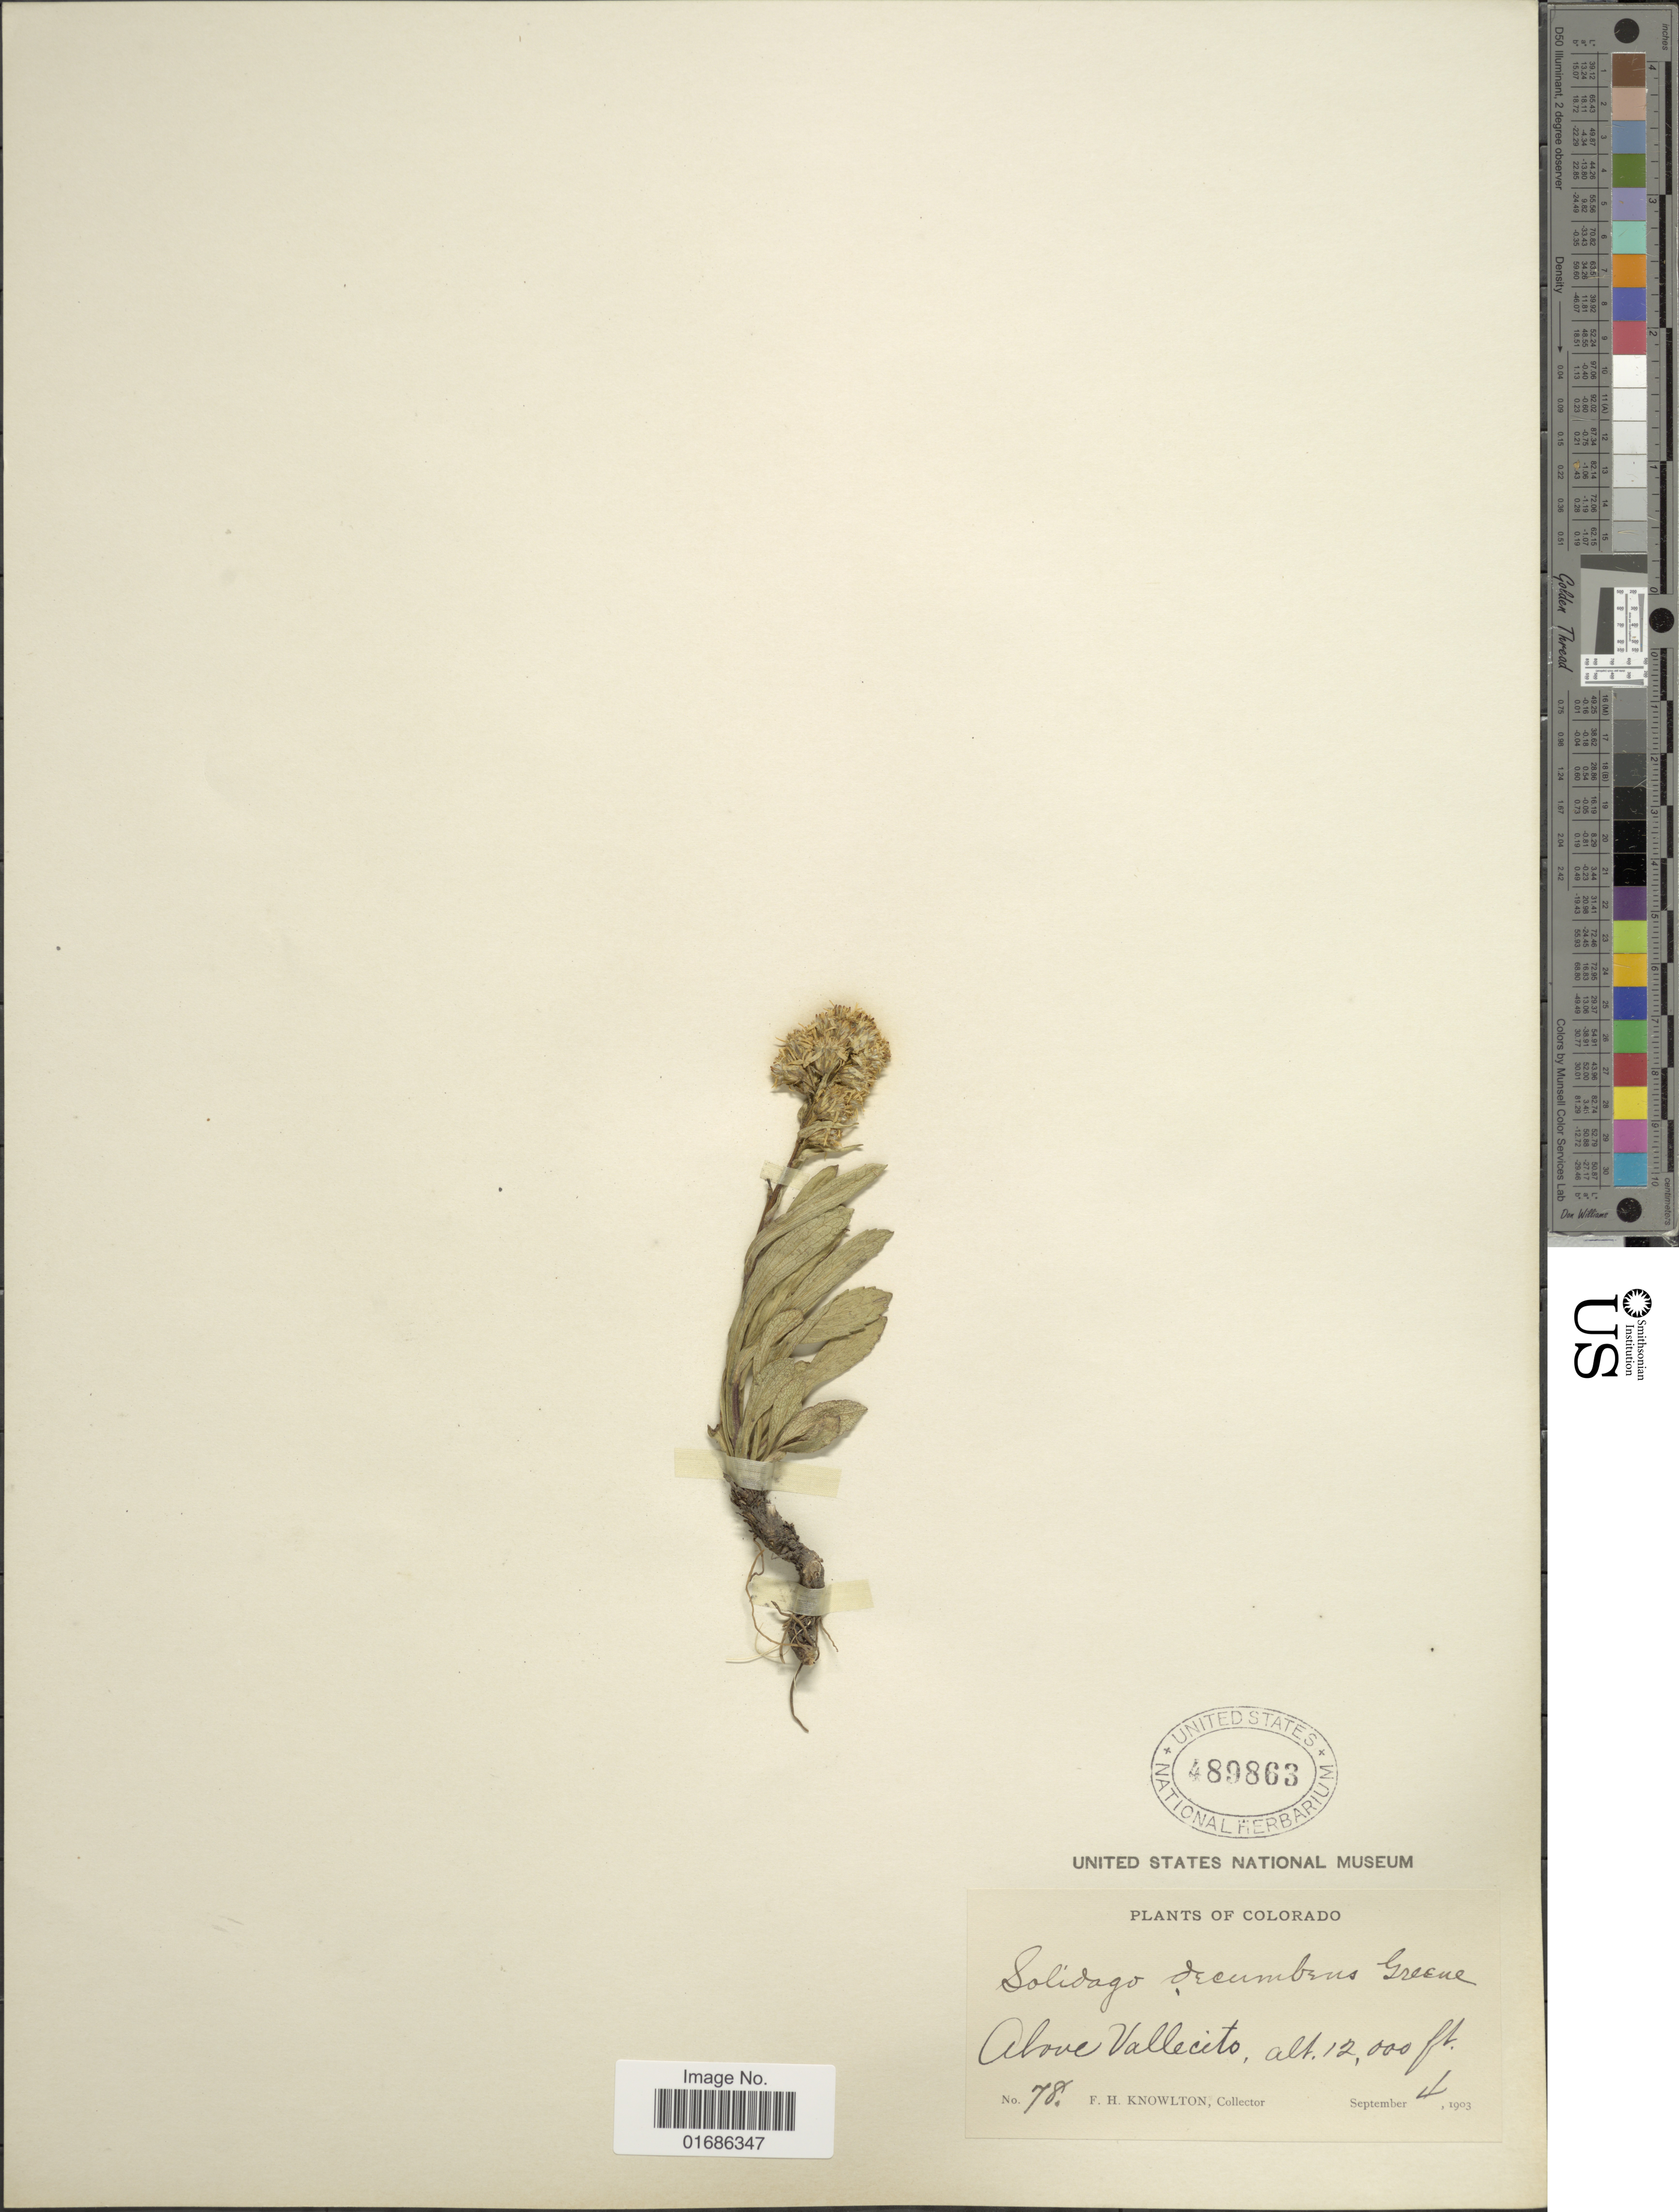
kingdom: Plantae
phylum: Tracheophyta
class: Magnoliopsida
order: Asterales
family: Asteraceae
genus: Solidago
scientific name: Solidago decumbens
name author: Greene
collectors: F. H. Knowlton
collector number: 78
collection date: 1903-09-04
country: United States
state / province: Colorado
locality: Above Vallecito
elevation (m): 3658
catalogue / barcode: US 489863